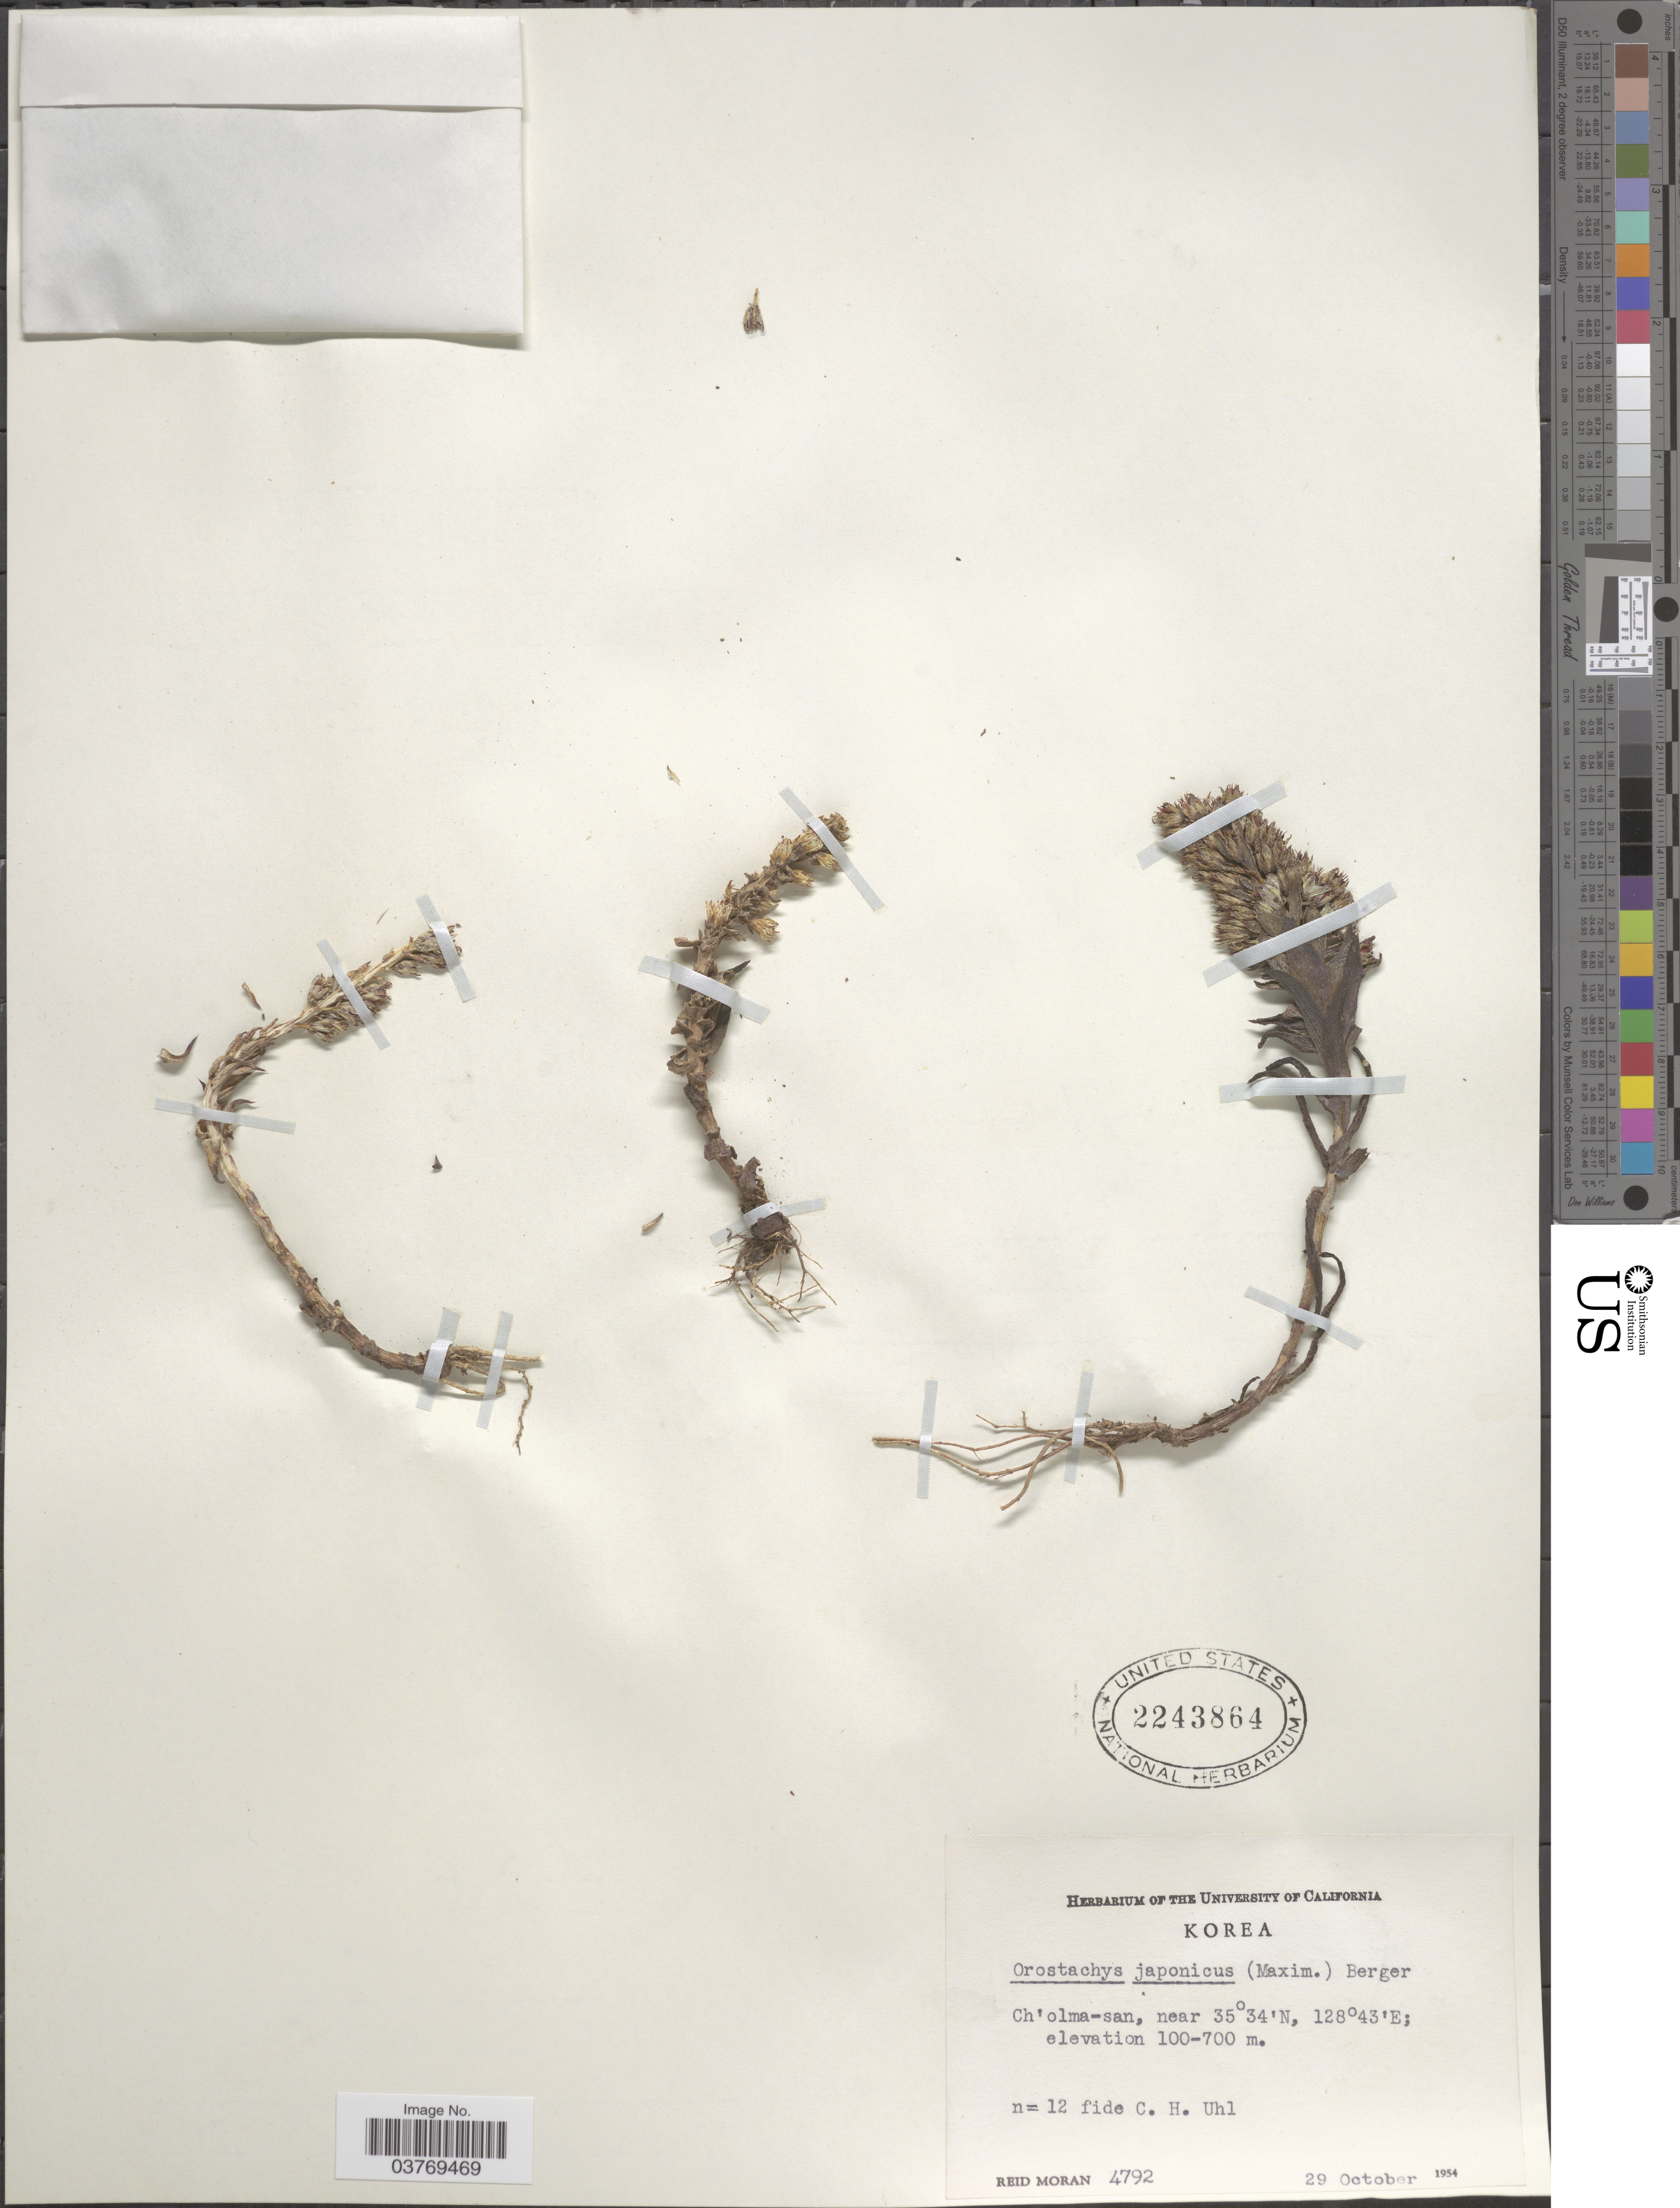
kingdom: Plantae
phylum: Tracheophyta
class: Magnoliopsida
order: Saxifragales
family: Crassulaceae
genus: Orostachys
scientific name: Orostachys japonica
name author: (Maxim.) A. Berger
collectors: R. V. Moran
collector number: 4792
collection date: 1954-10-29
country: North Korea / South Korea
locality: Cho'olma-san.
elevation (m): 100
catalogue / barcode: US 2243864